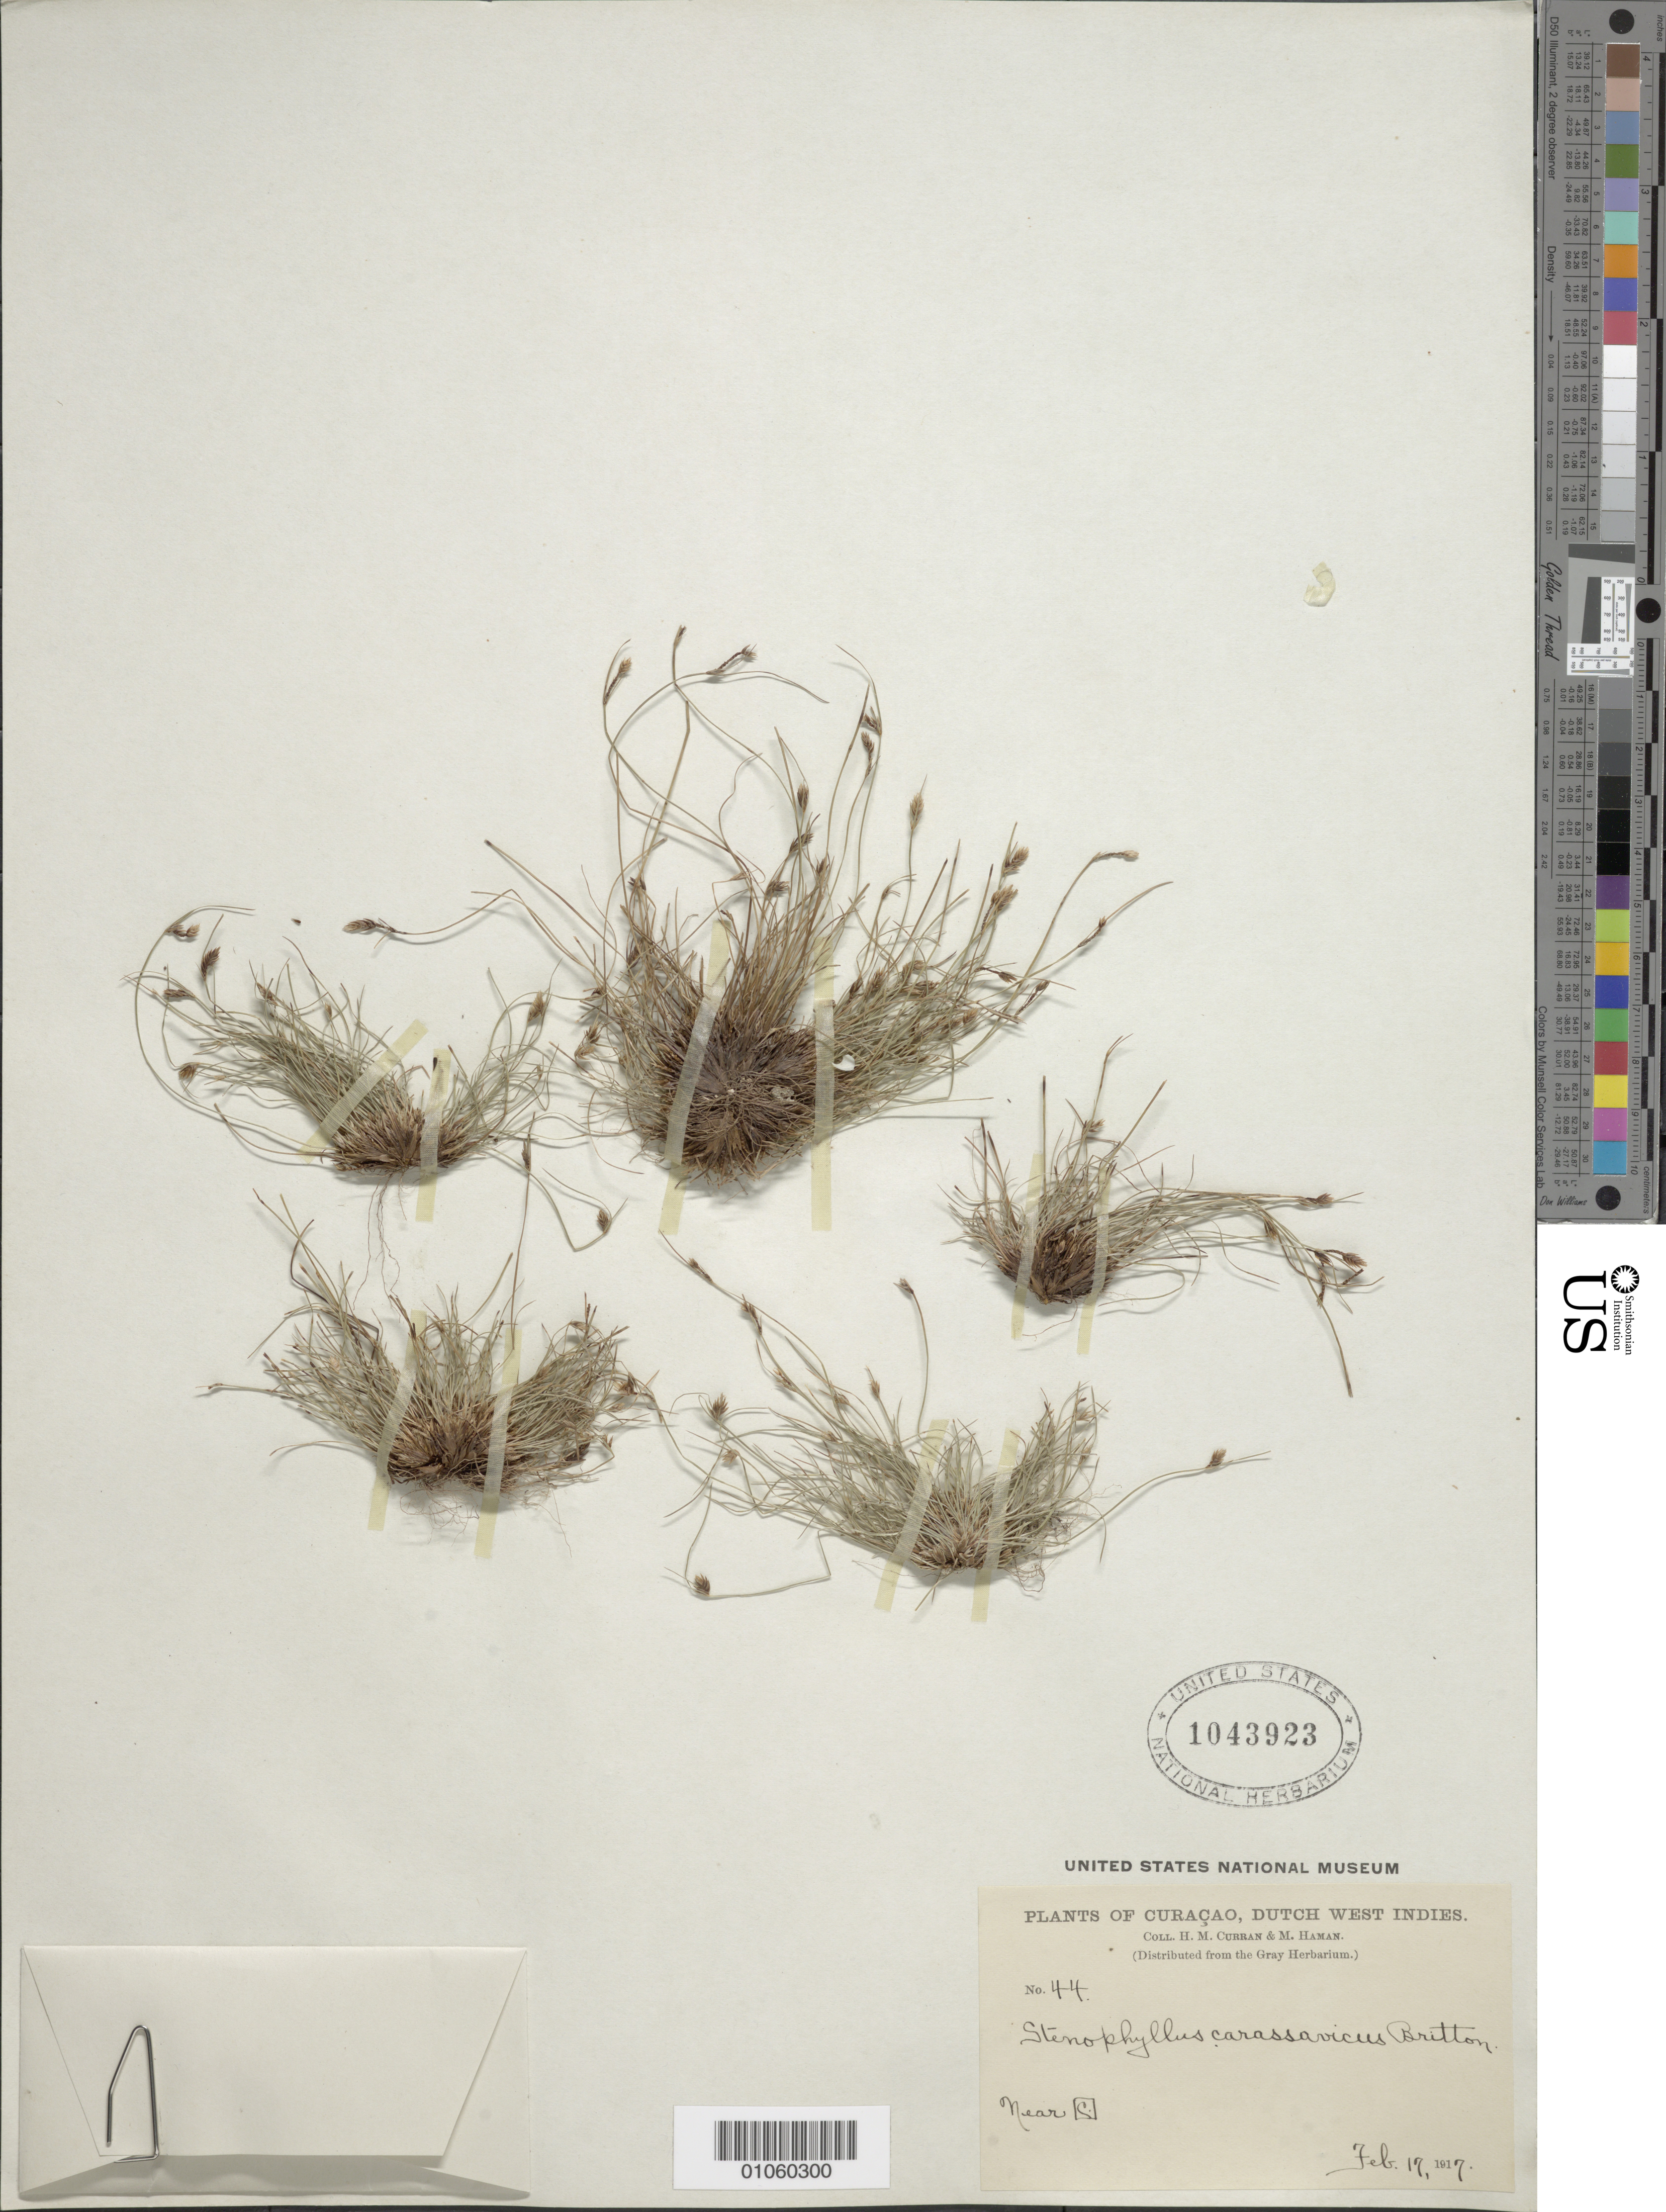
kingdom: Plantae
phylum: Tracheophyta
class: Liliopsida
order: Poales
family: Cyperaceae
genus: Bulbostylis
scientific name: Bulbostylis curassavica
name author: (Britton) Kük. & Ekman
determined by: Maciel-Silva, J. F.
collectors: H. M. Curran & M. Haman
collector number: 44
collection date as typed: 17 Feb 1917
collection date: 1917-02-17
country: Curaçao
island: Curaçao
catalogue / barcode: US 1043923